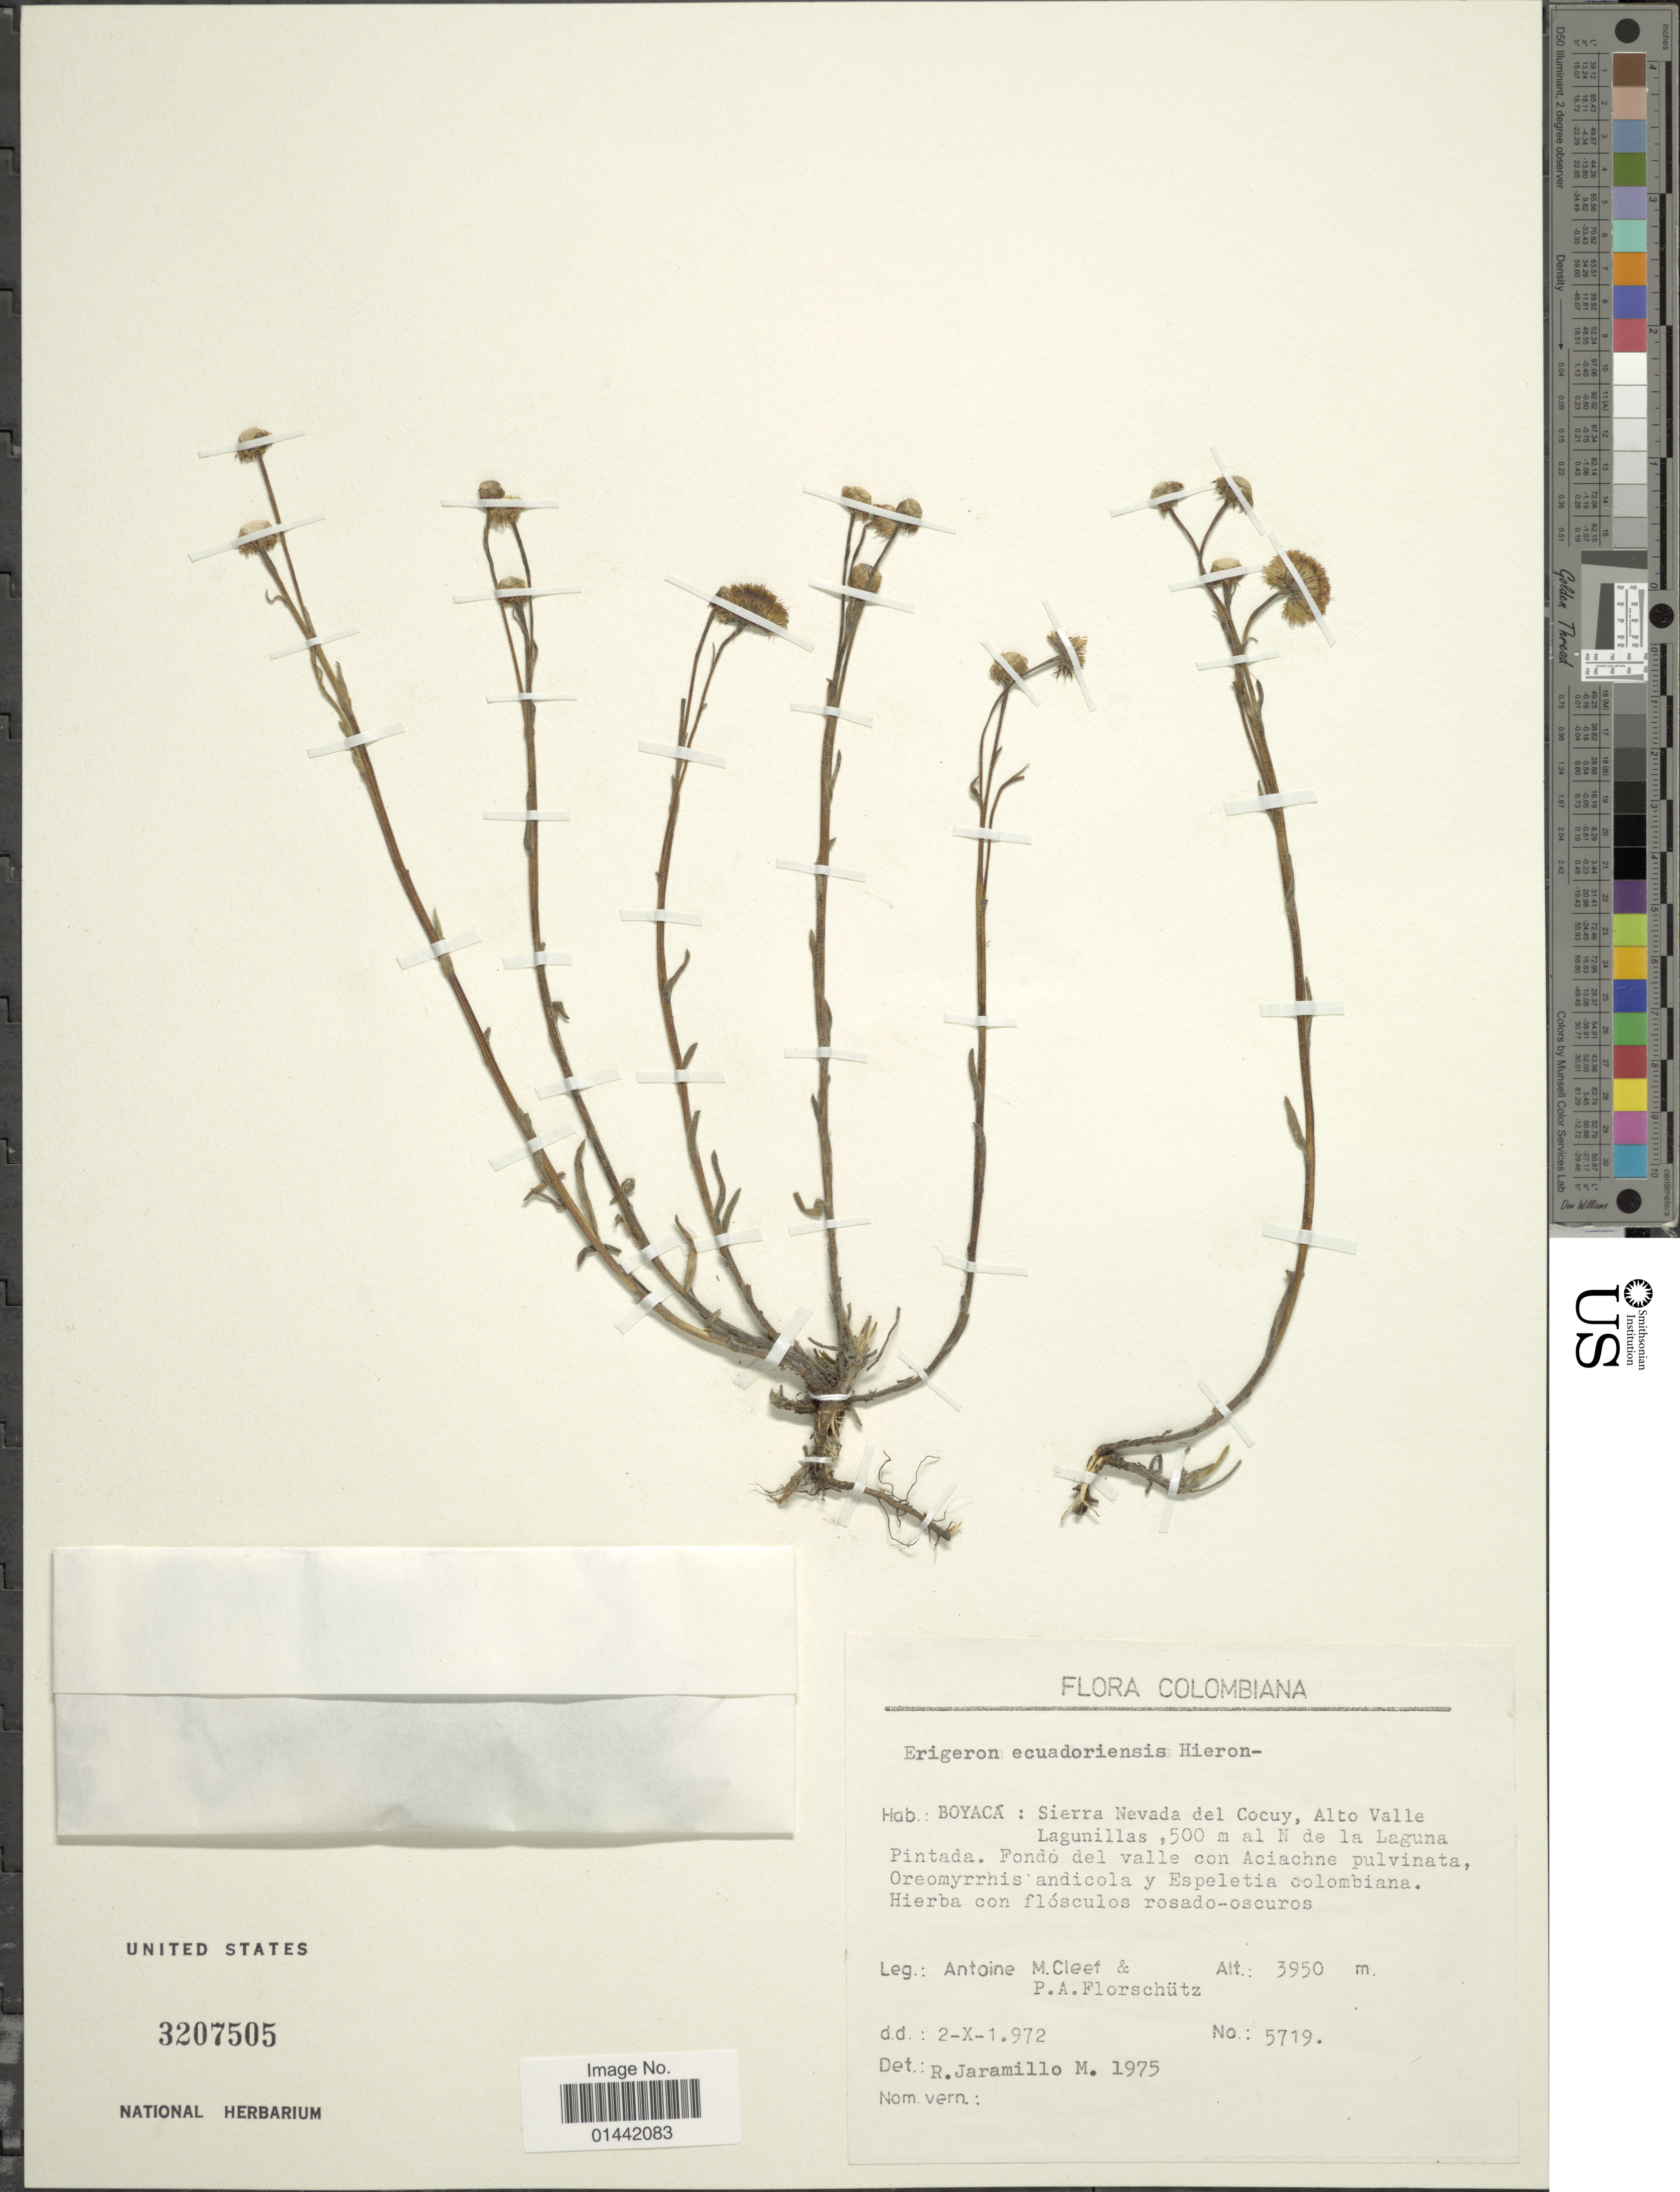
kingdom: Plantae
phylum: Tracheophyta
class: Magnoliopsida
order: Asterales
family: Asteraceae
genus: Erigeron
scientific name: Erigeron ecuadoriensis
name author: Hieron.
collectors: A. M. Cleef & P. Florschütz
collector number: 5719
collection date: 1972-10-02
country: Colombia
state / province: Boyacá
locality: Sierra Nevada del Cocuy, Alto Valle Lagunillas, 500 m al N de la Laguna Pintada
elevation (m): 3950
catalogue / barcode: US 3207505